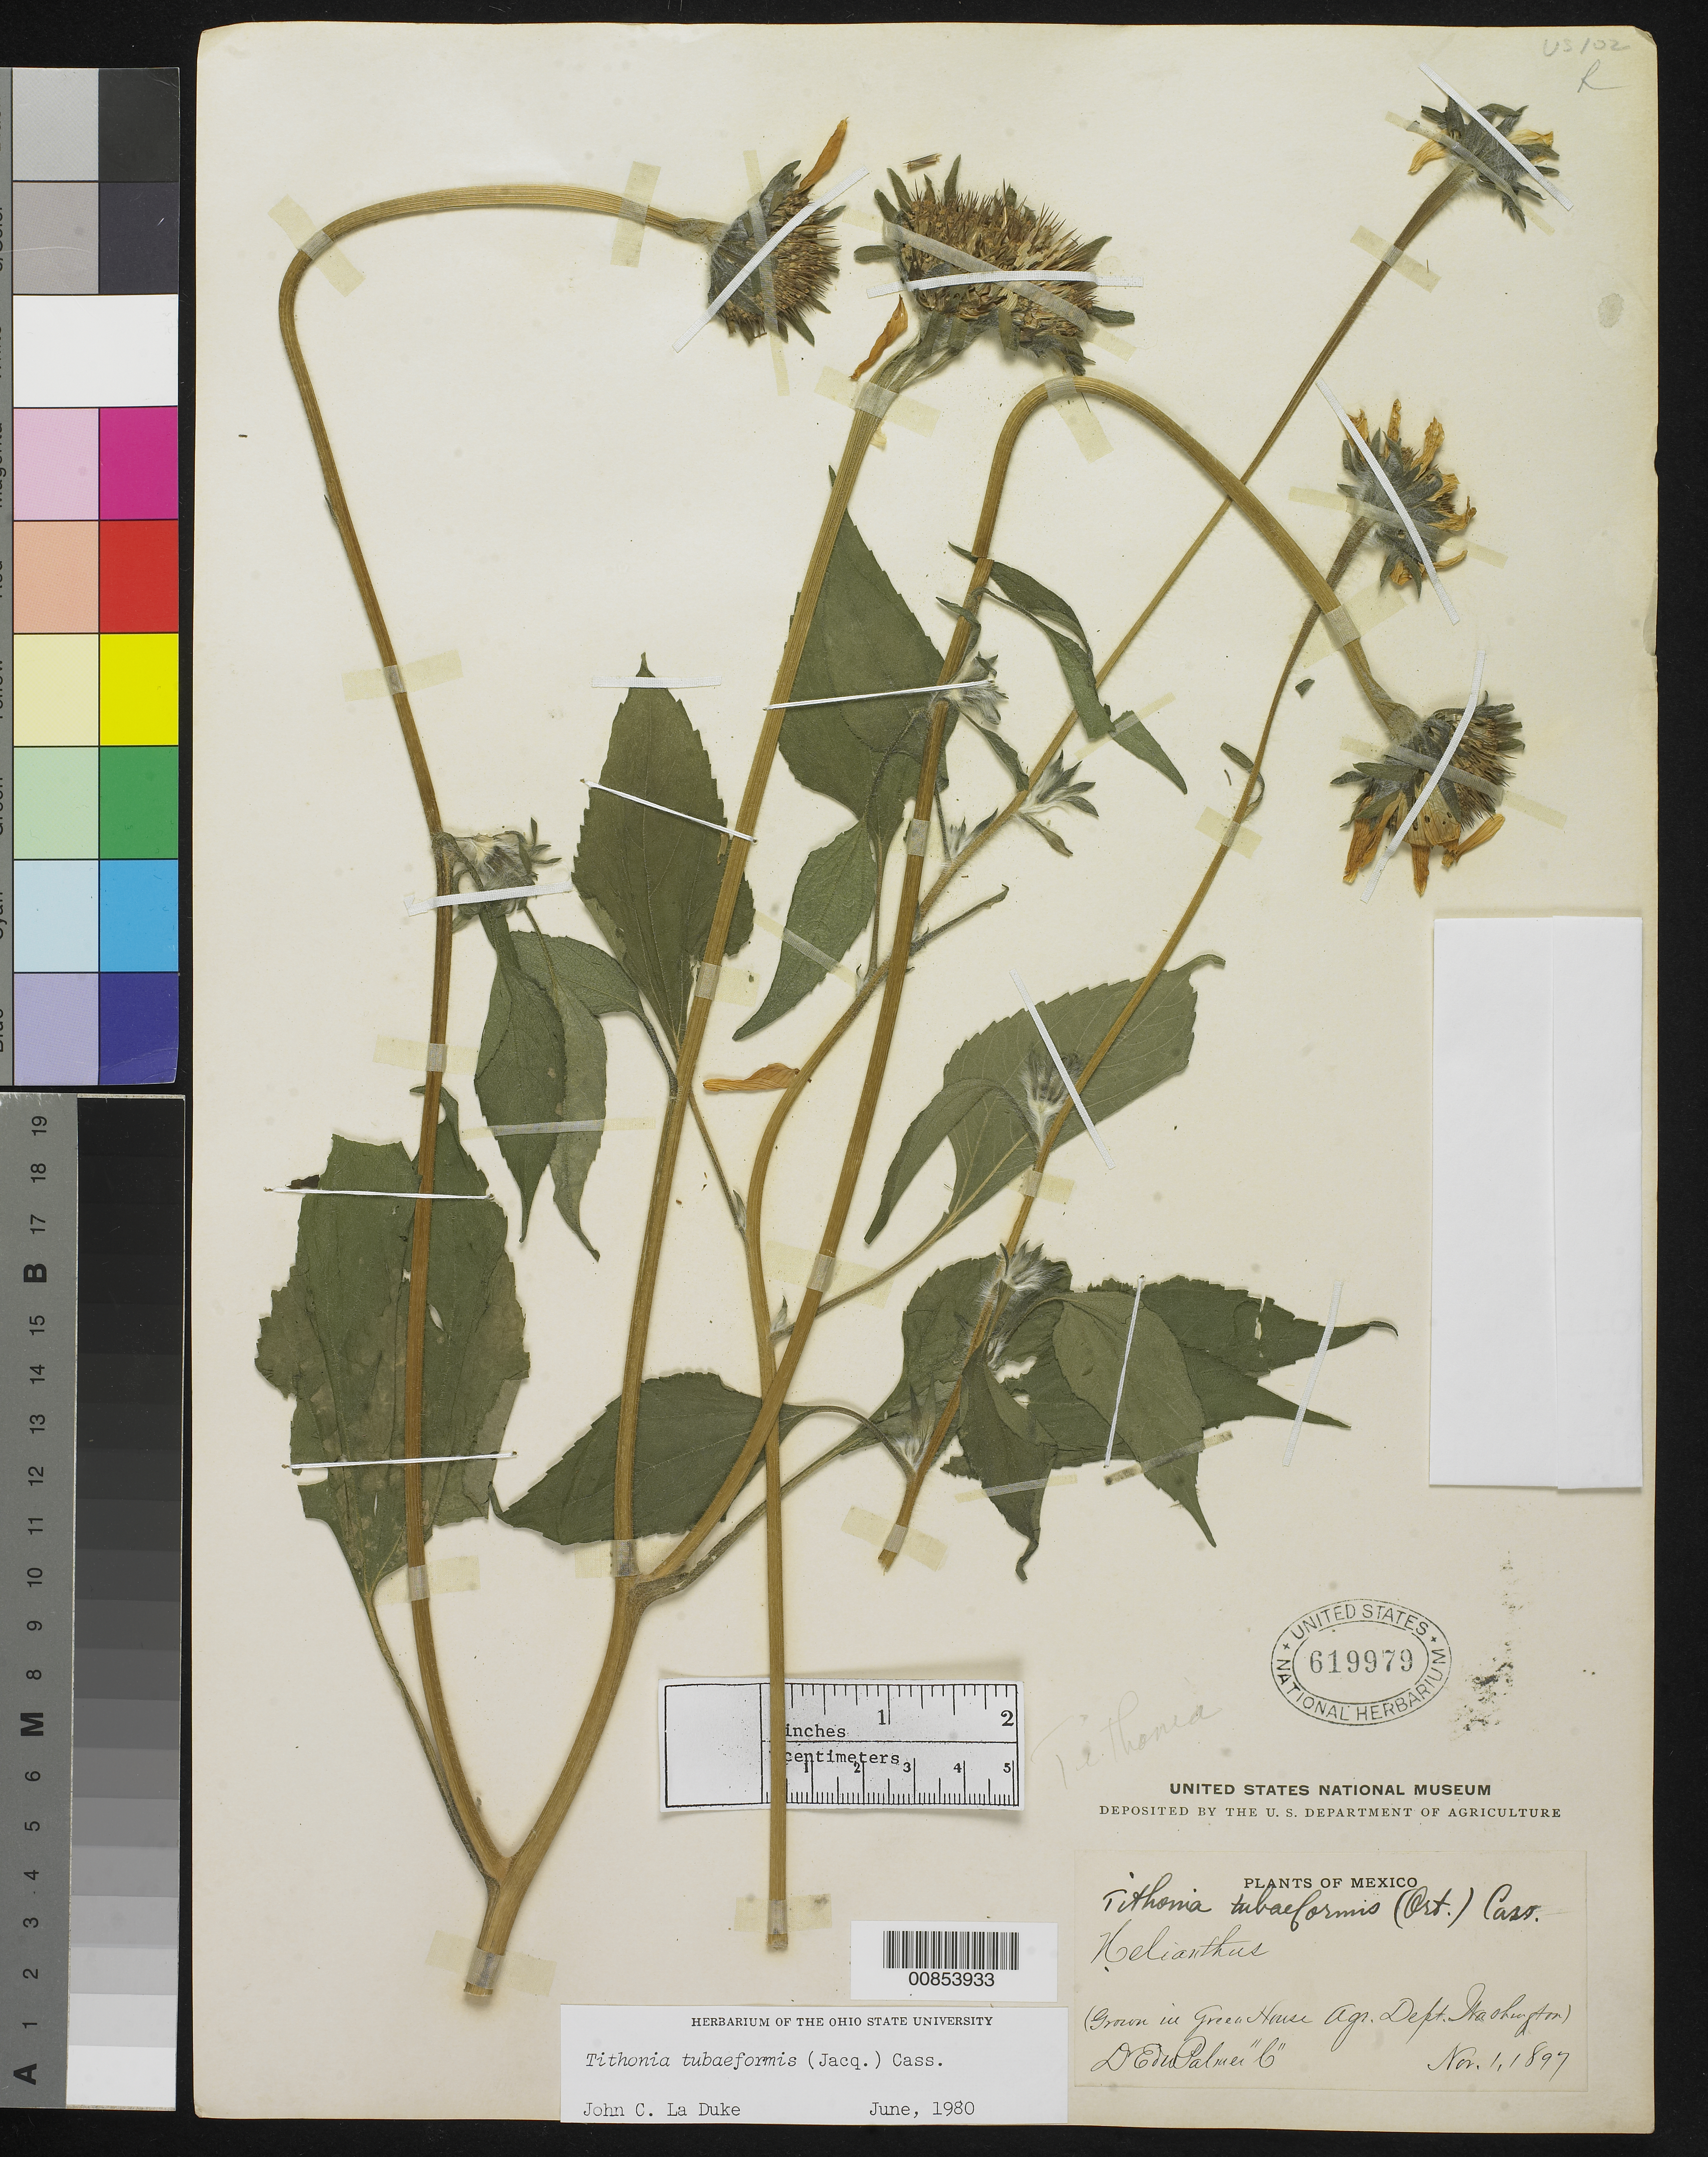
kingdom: Plantae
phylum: Tracheophyta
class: Magnoliopsida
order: Asterales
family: Asteraceae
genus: Tithonia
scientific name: Tithonia tubaeformis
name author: (Jacq.) Cass.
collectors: E. Palmer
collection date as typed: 01 Nov 1897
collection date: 1897-11-01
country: Mexico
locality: C.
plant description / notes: Grown in Green House Agr. Dept. Washington (from material collected by Palmer in Mexico). Other collector no. uncertain.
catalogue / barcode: US 619979